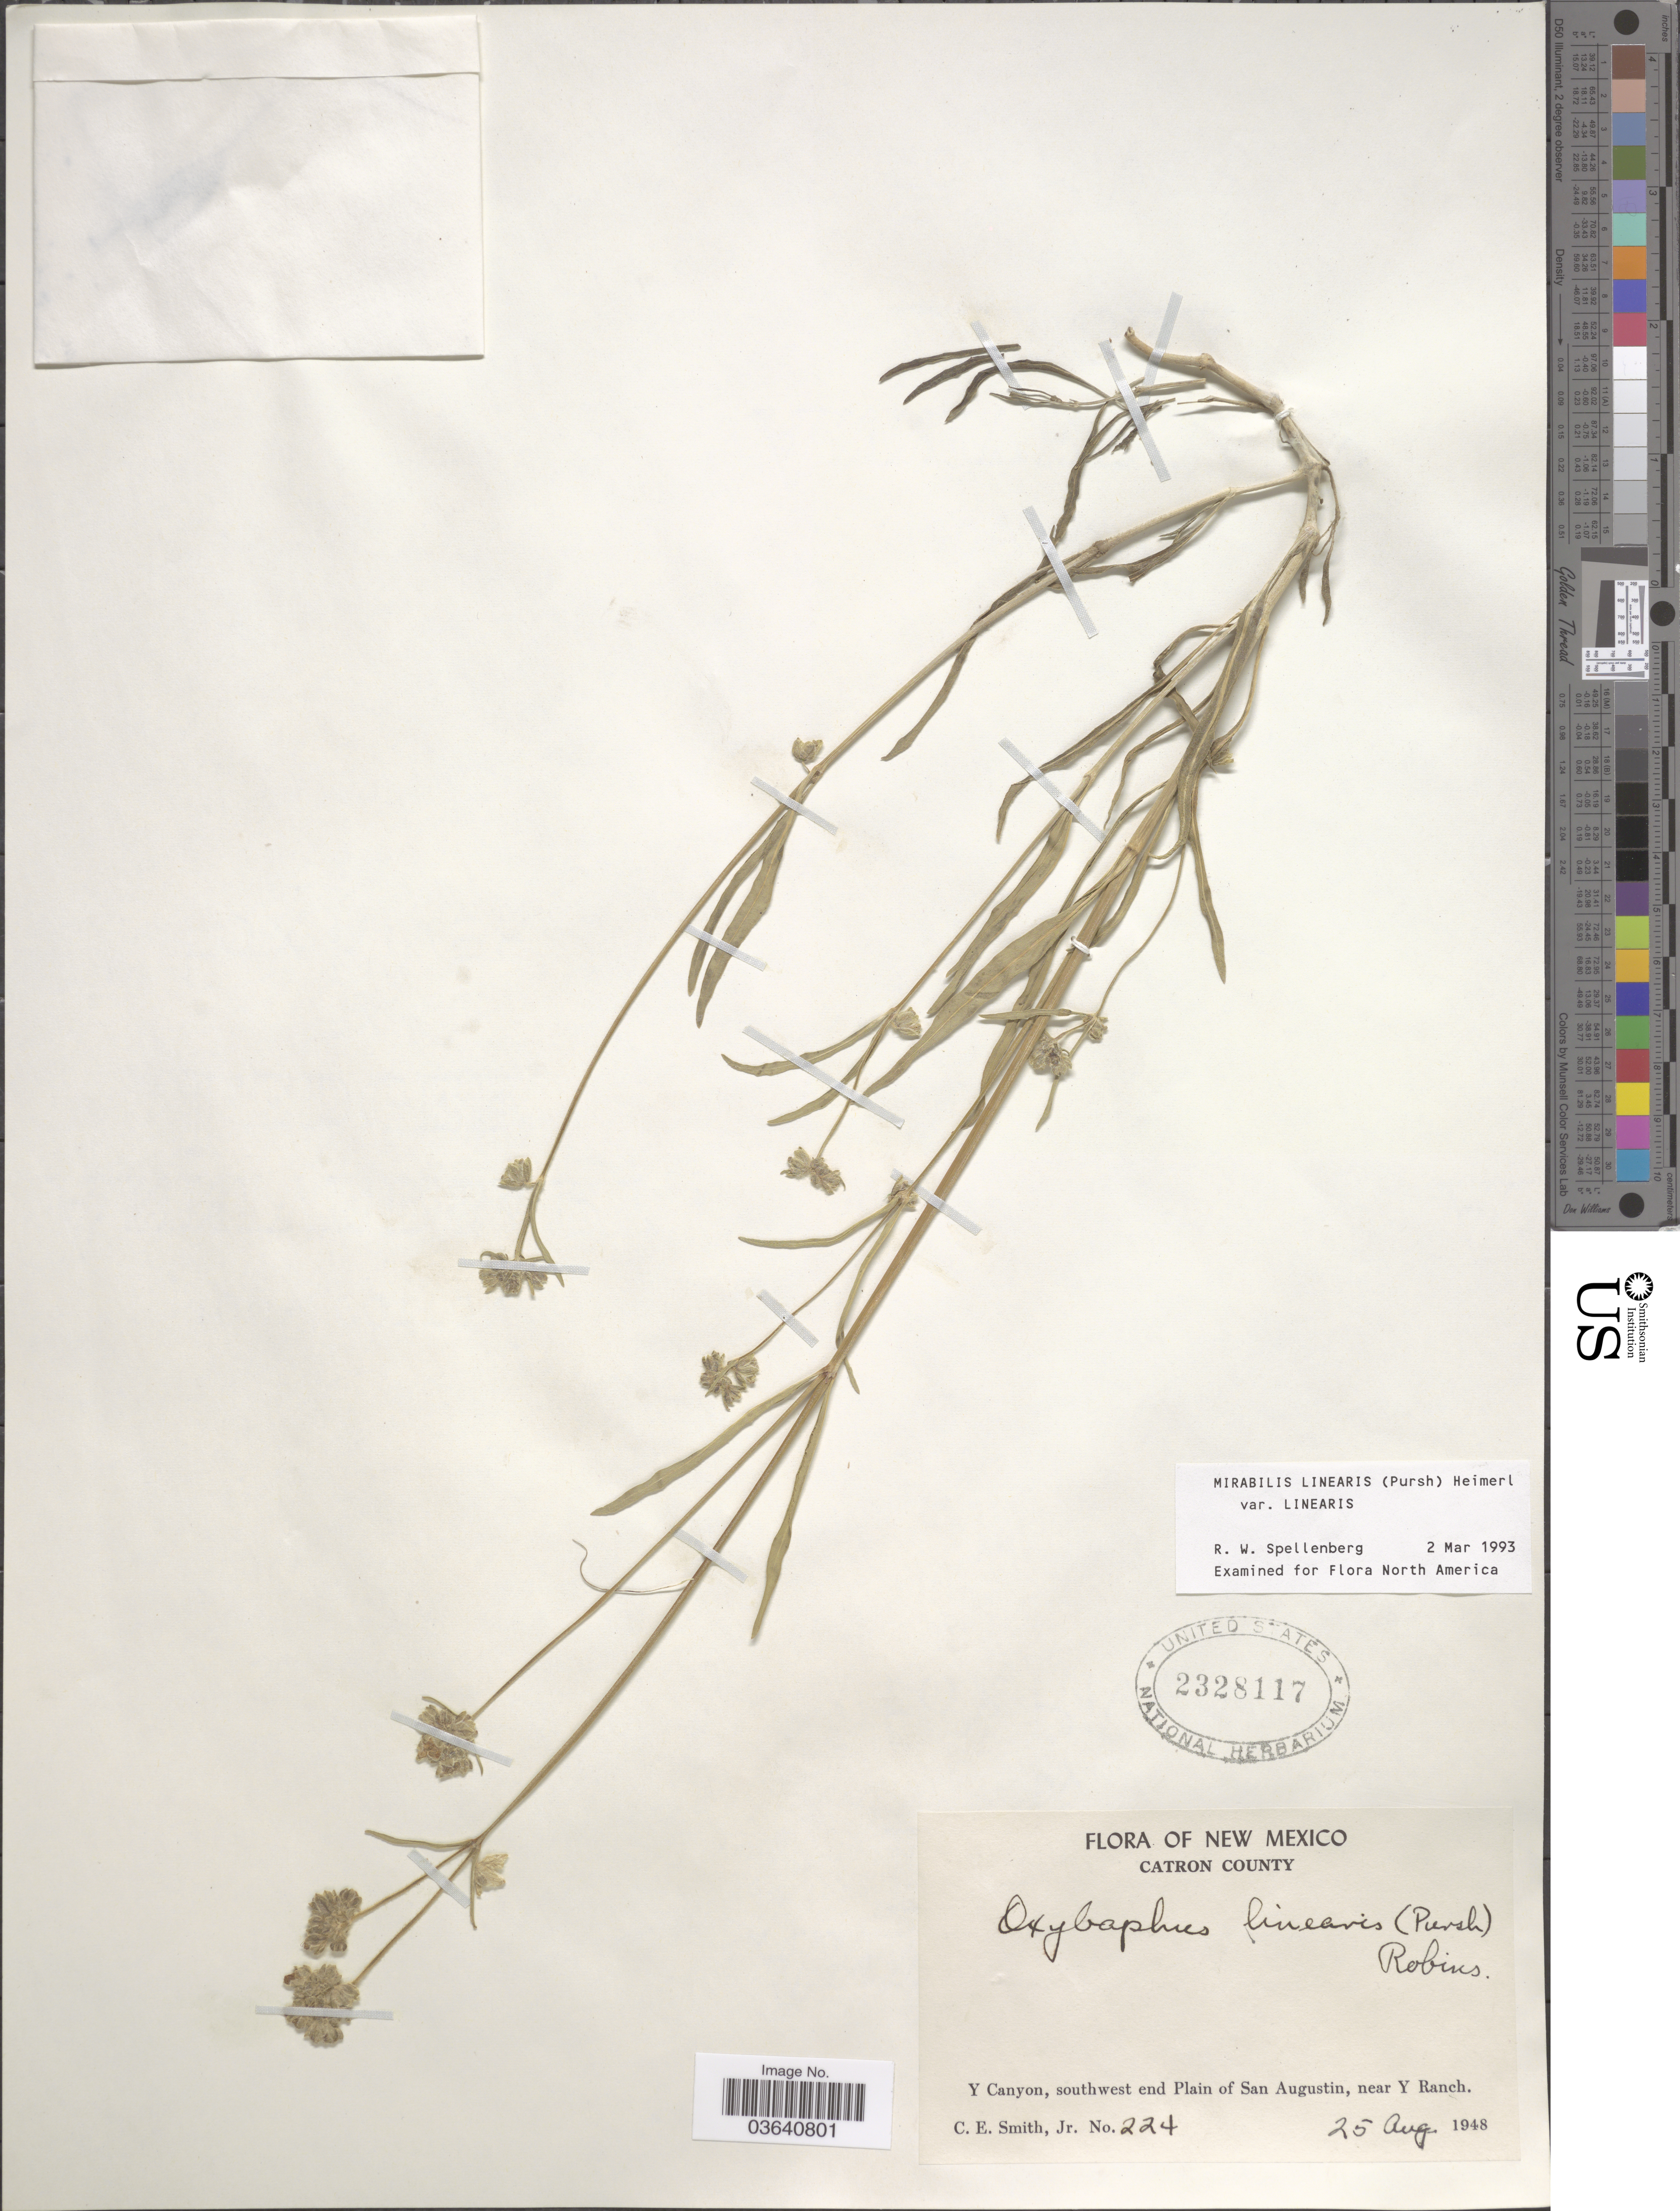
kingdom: Plantae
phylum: Tracheophyta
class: Magnoliopsida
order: Caryophyllales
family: Nyctaginaceae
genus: Mirabilis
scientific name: Mirabilis linearis var. linearis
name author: (Pursh) Heimerl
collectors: C. E. Smith Jr.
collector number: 224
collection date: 1948-08-25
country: United States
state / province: New Mexico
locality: Catron County. Y Canyon, southwest end Plain of San Augustin, near Y Ranch.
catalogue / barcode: US 2328117